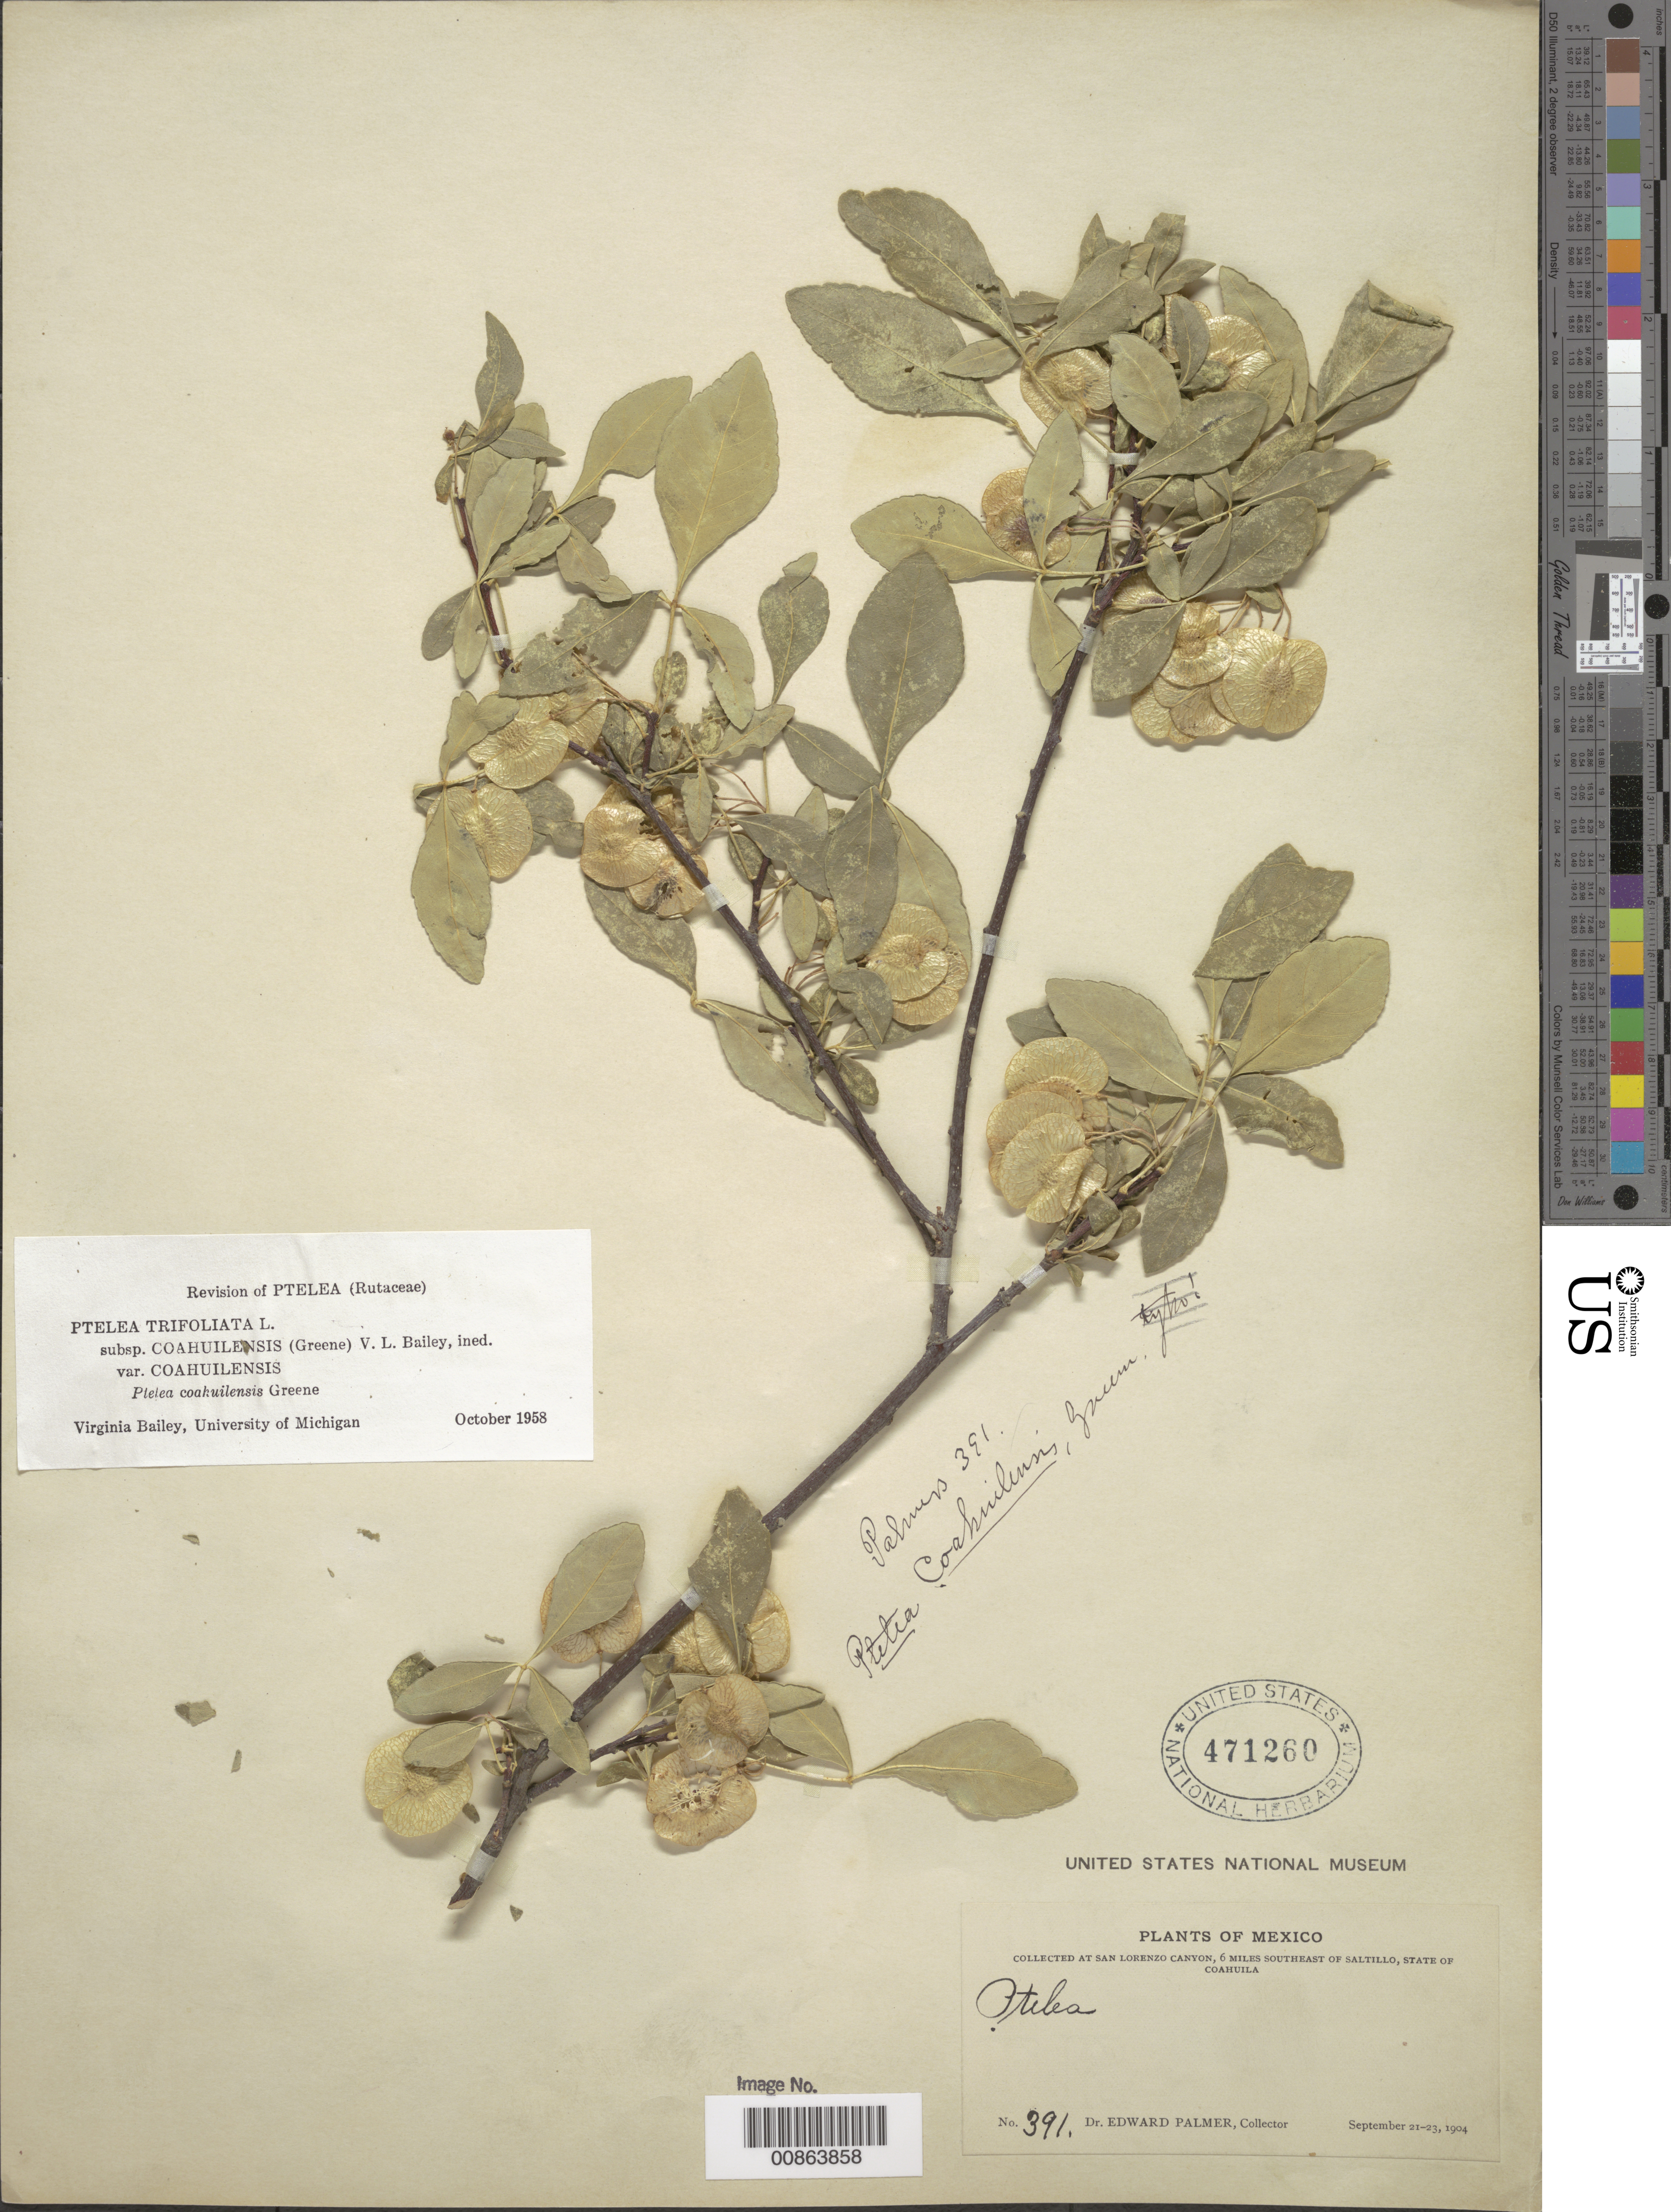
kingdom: Plantae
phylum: Tracheophyta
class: Magnoliopsida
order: Sapindales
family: Rutaceae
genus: Ptelea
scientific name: Ptelea trifoliata subsp. coahuilensis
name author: (Greene) V. L. Bailey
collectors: E. Palmer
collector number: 391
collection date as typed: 21 Sep 1904 to 23 Sep 1904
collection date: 1904-09-21/1904-09-23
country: Mexico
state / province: Coahuila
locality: San Lorenzo Canyon, 6 miles southeast of Saltillo, Coahuila.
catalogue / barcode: US 471260